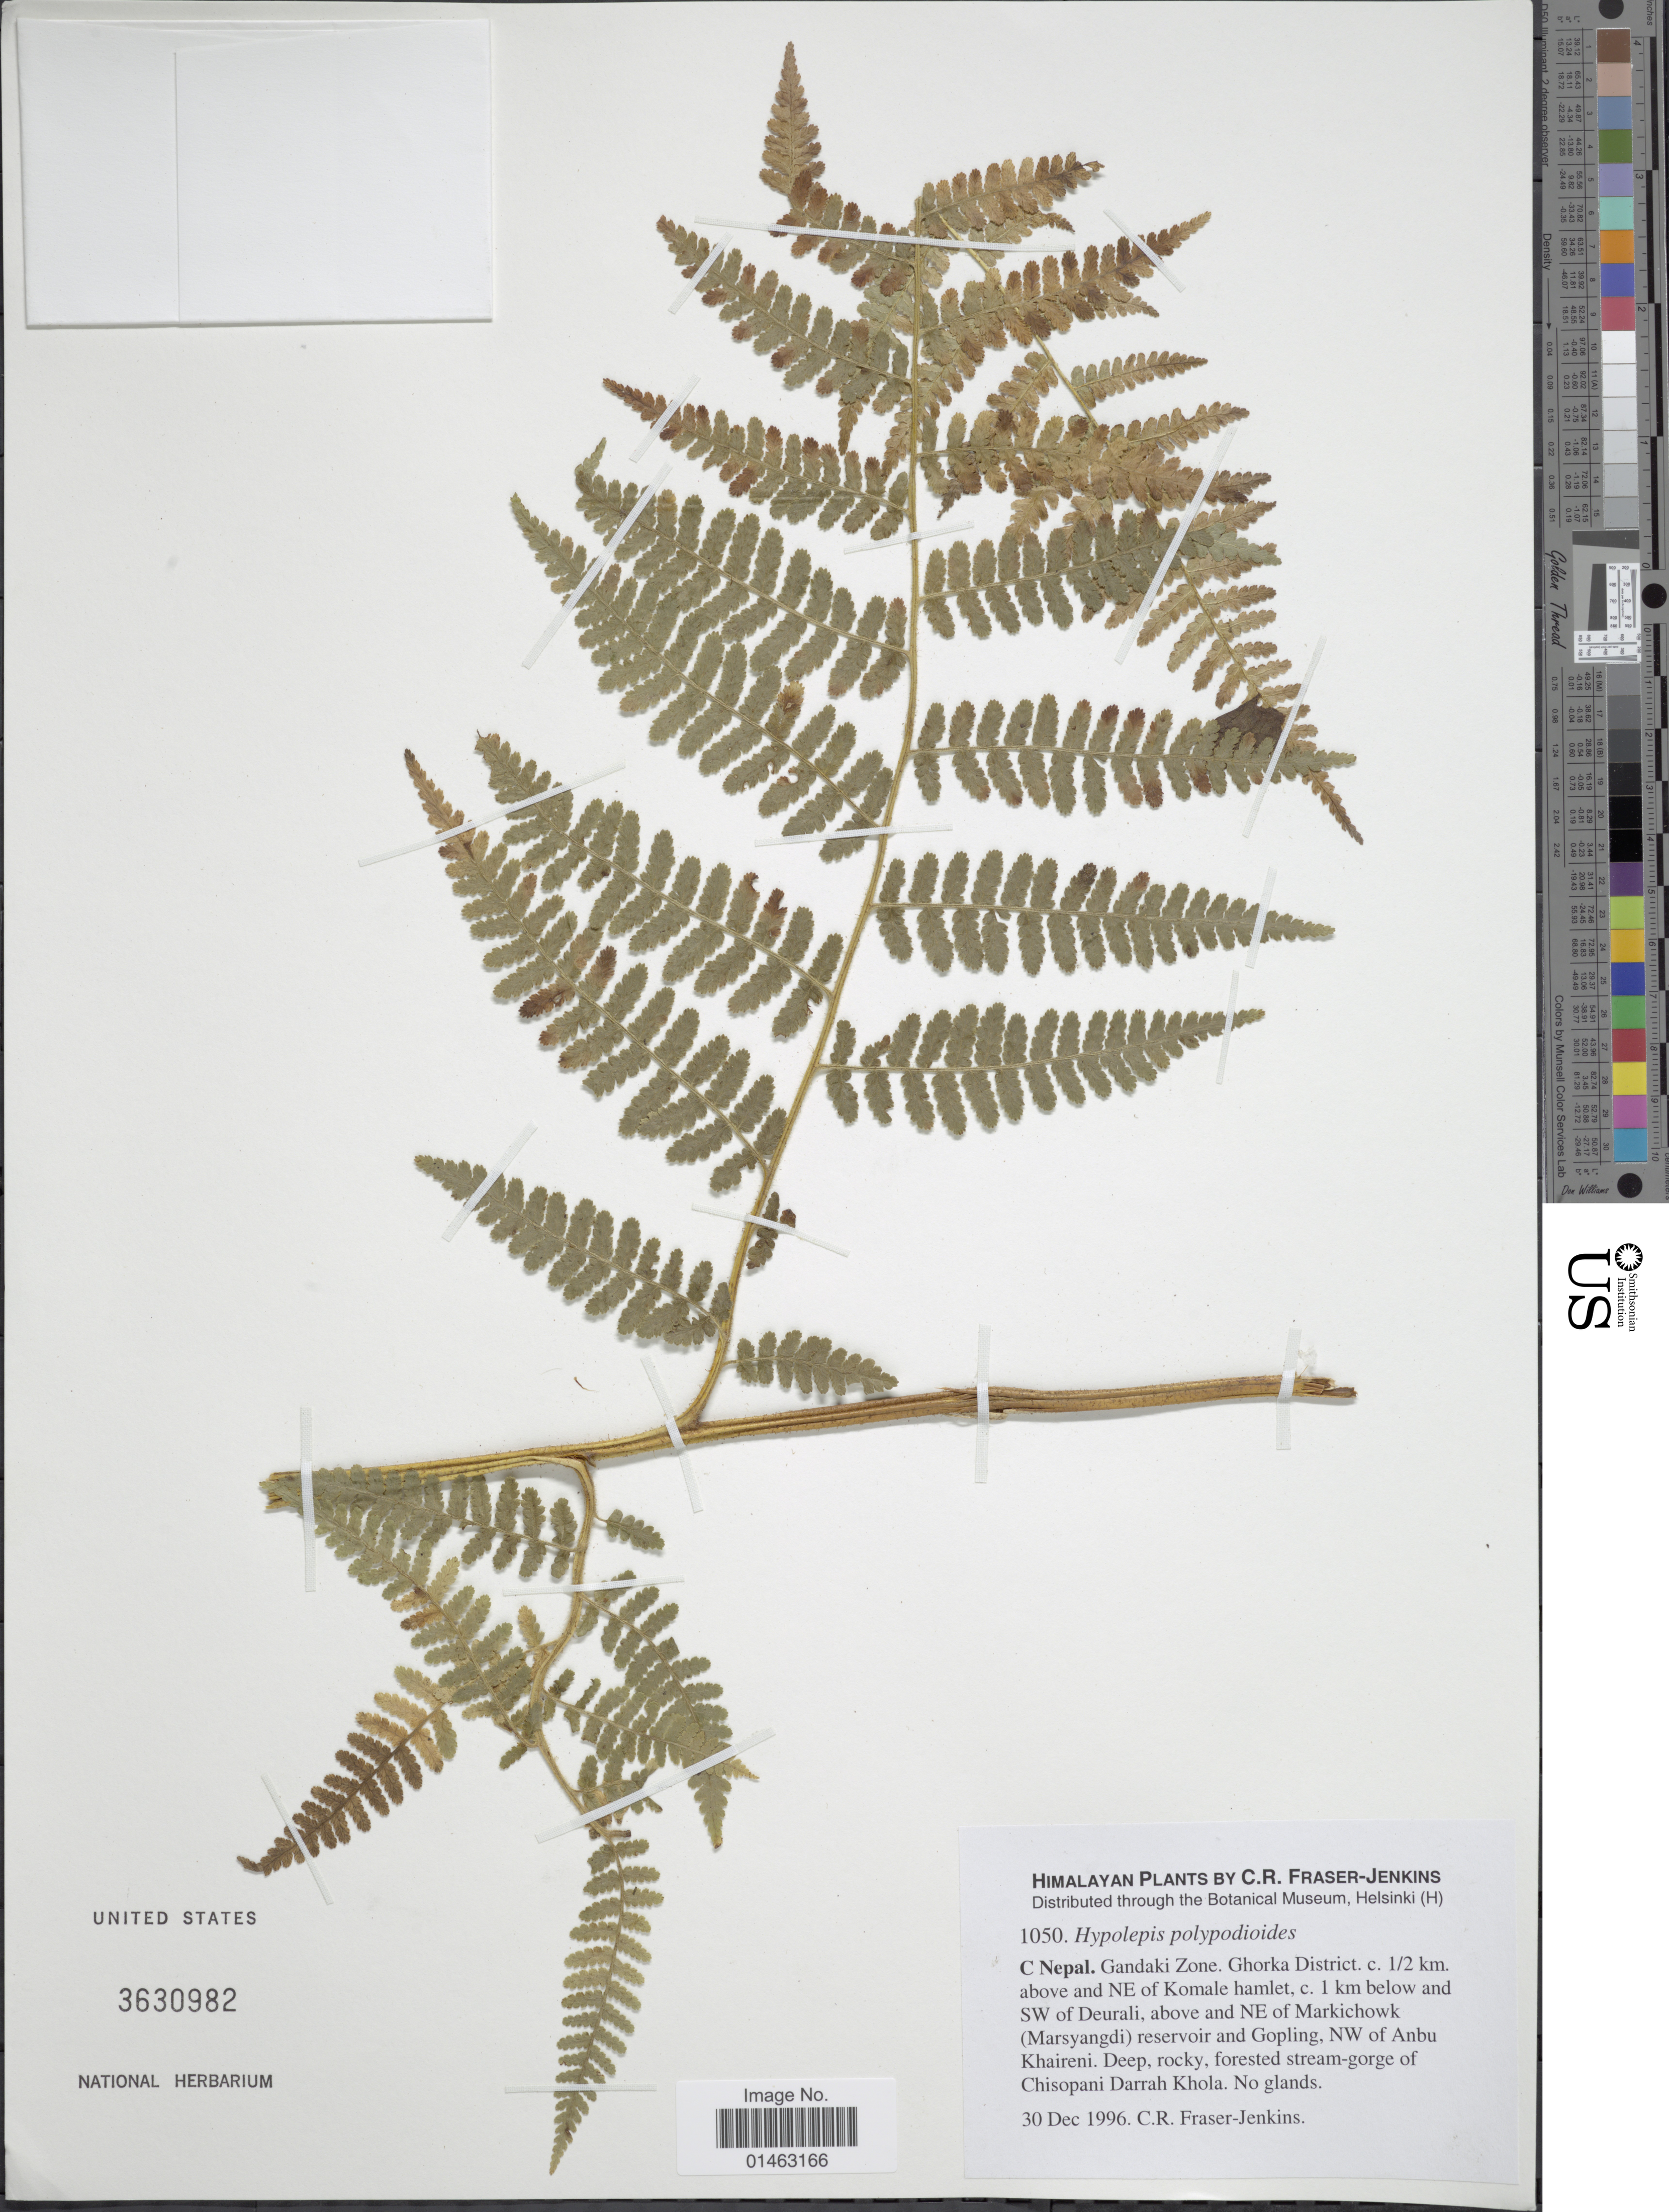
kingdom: Plantae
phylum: Tracheophyta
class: Polypodiopsida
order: Polypodiales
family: Dennstaedtiaceae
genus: Hypolepis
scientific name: Hypolepis polypodioides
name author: (Blume) Hook.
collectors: C. R. Fraser-Jenkins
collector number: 1050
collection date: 1996-12-30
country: Nepal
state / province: Gandaki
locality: Himalaya. C Nepal. Gandaki Zone. Ghorka District. c. 1/2 km. above and NE of Komale hamlet, c. 1 km below and SW ofDeurali, above and NE of Markichowk ( Marsyangdi) reservoir and Gopling, NW of Anbu Khaireni. Deep, rocky, forested stream-gorge of Chisopani Darrah Khola.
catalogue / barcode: US 3630982